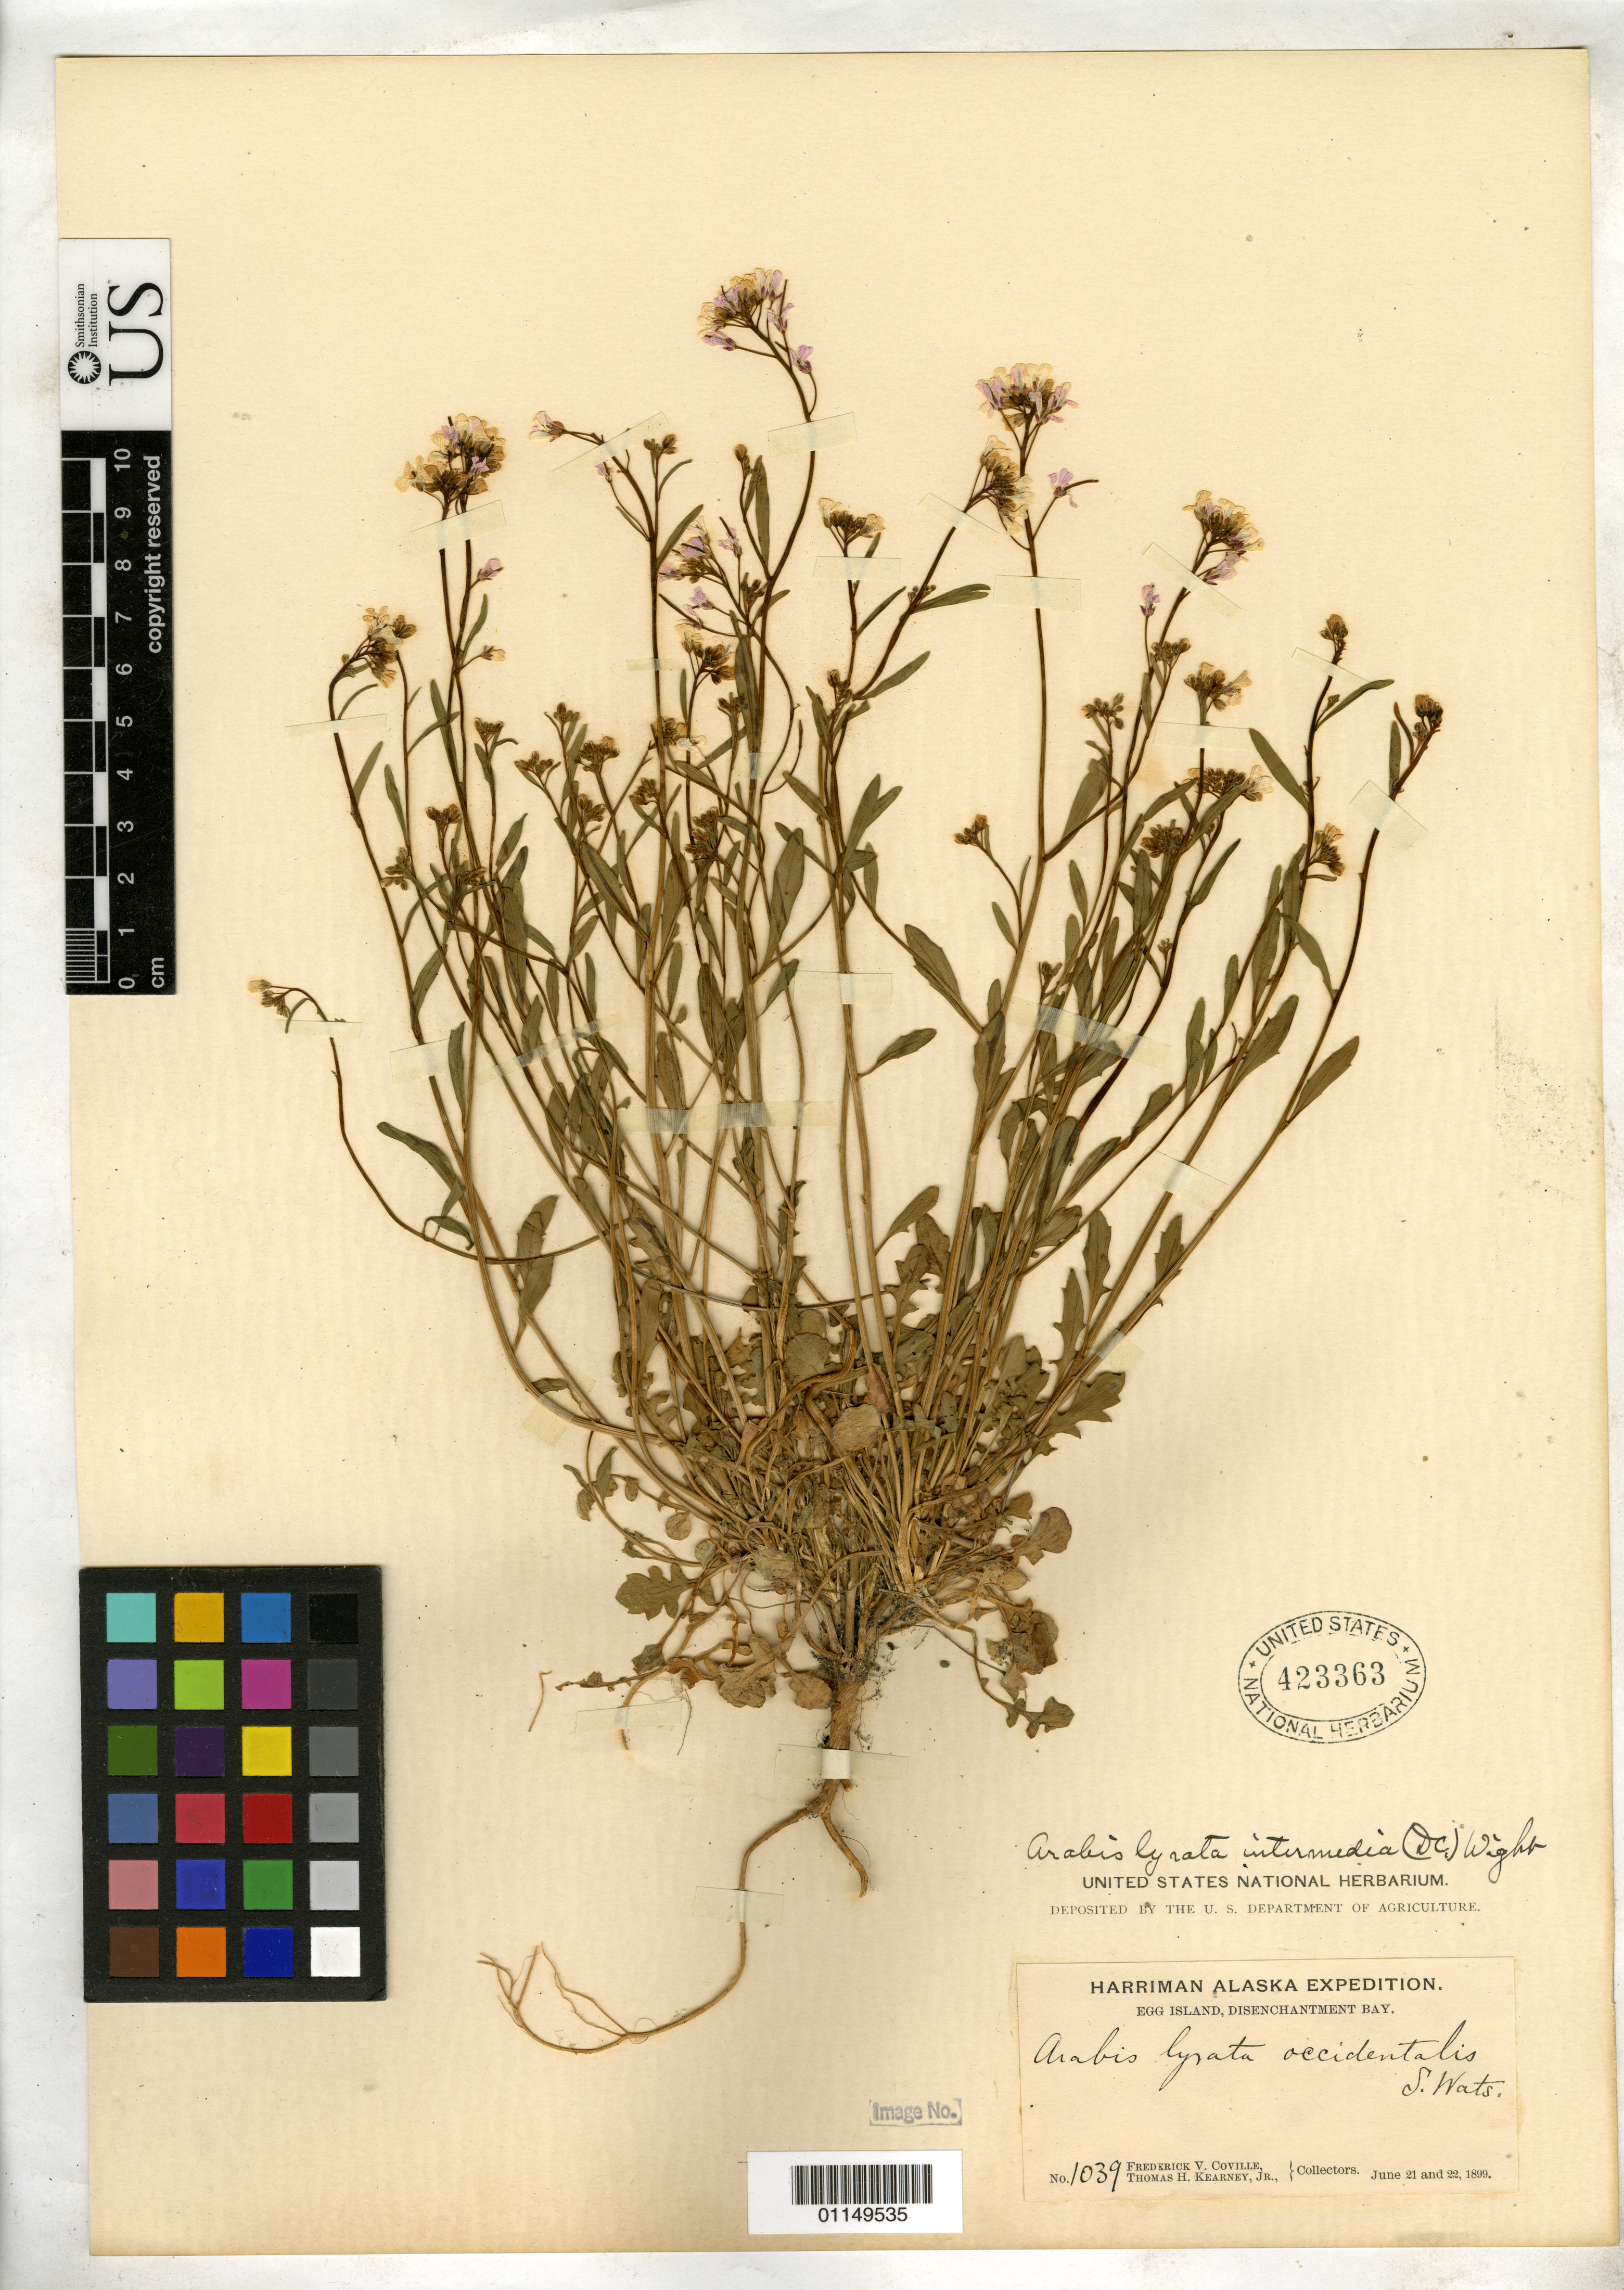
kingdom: Plantae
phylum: Tracheophyta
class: Magnoliopsida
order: Brassicales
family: Brassicaceae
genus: Arabis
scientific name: Arabis lyrata subsp. kamtschatica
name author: Hultén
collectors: F. V. Coville & T. H. Kearney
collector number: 1039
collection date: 1899-06-21/1899-06-22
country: United States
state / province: Alaska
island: Egg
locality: Disenchantment Bay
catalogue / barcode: US 423363